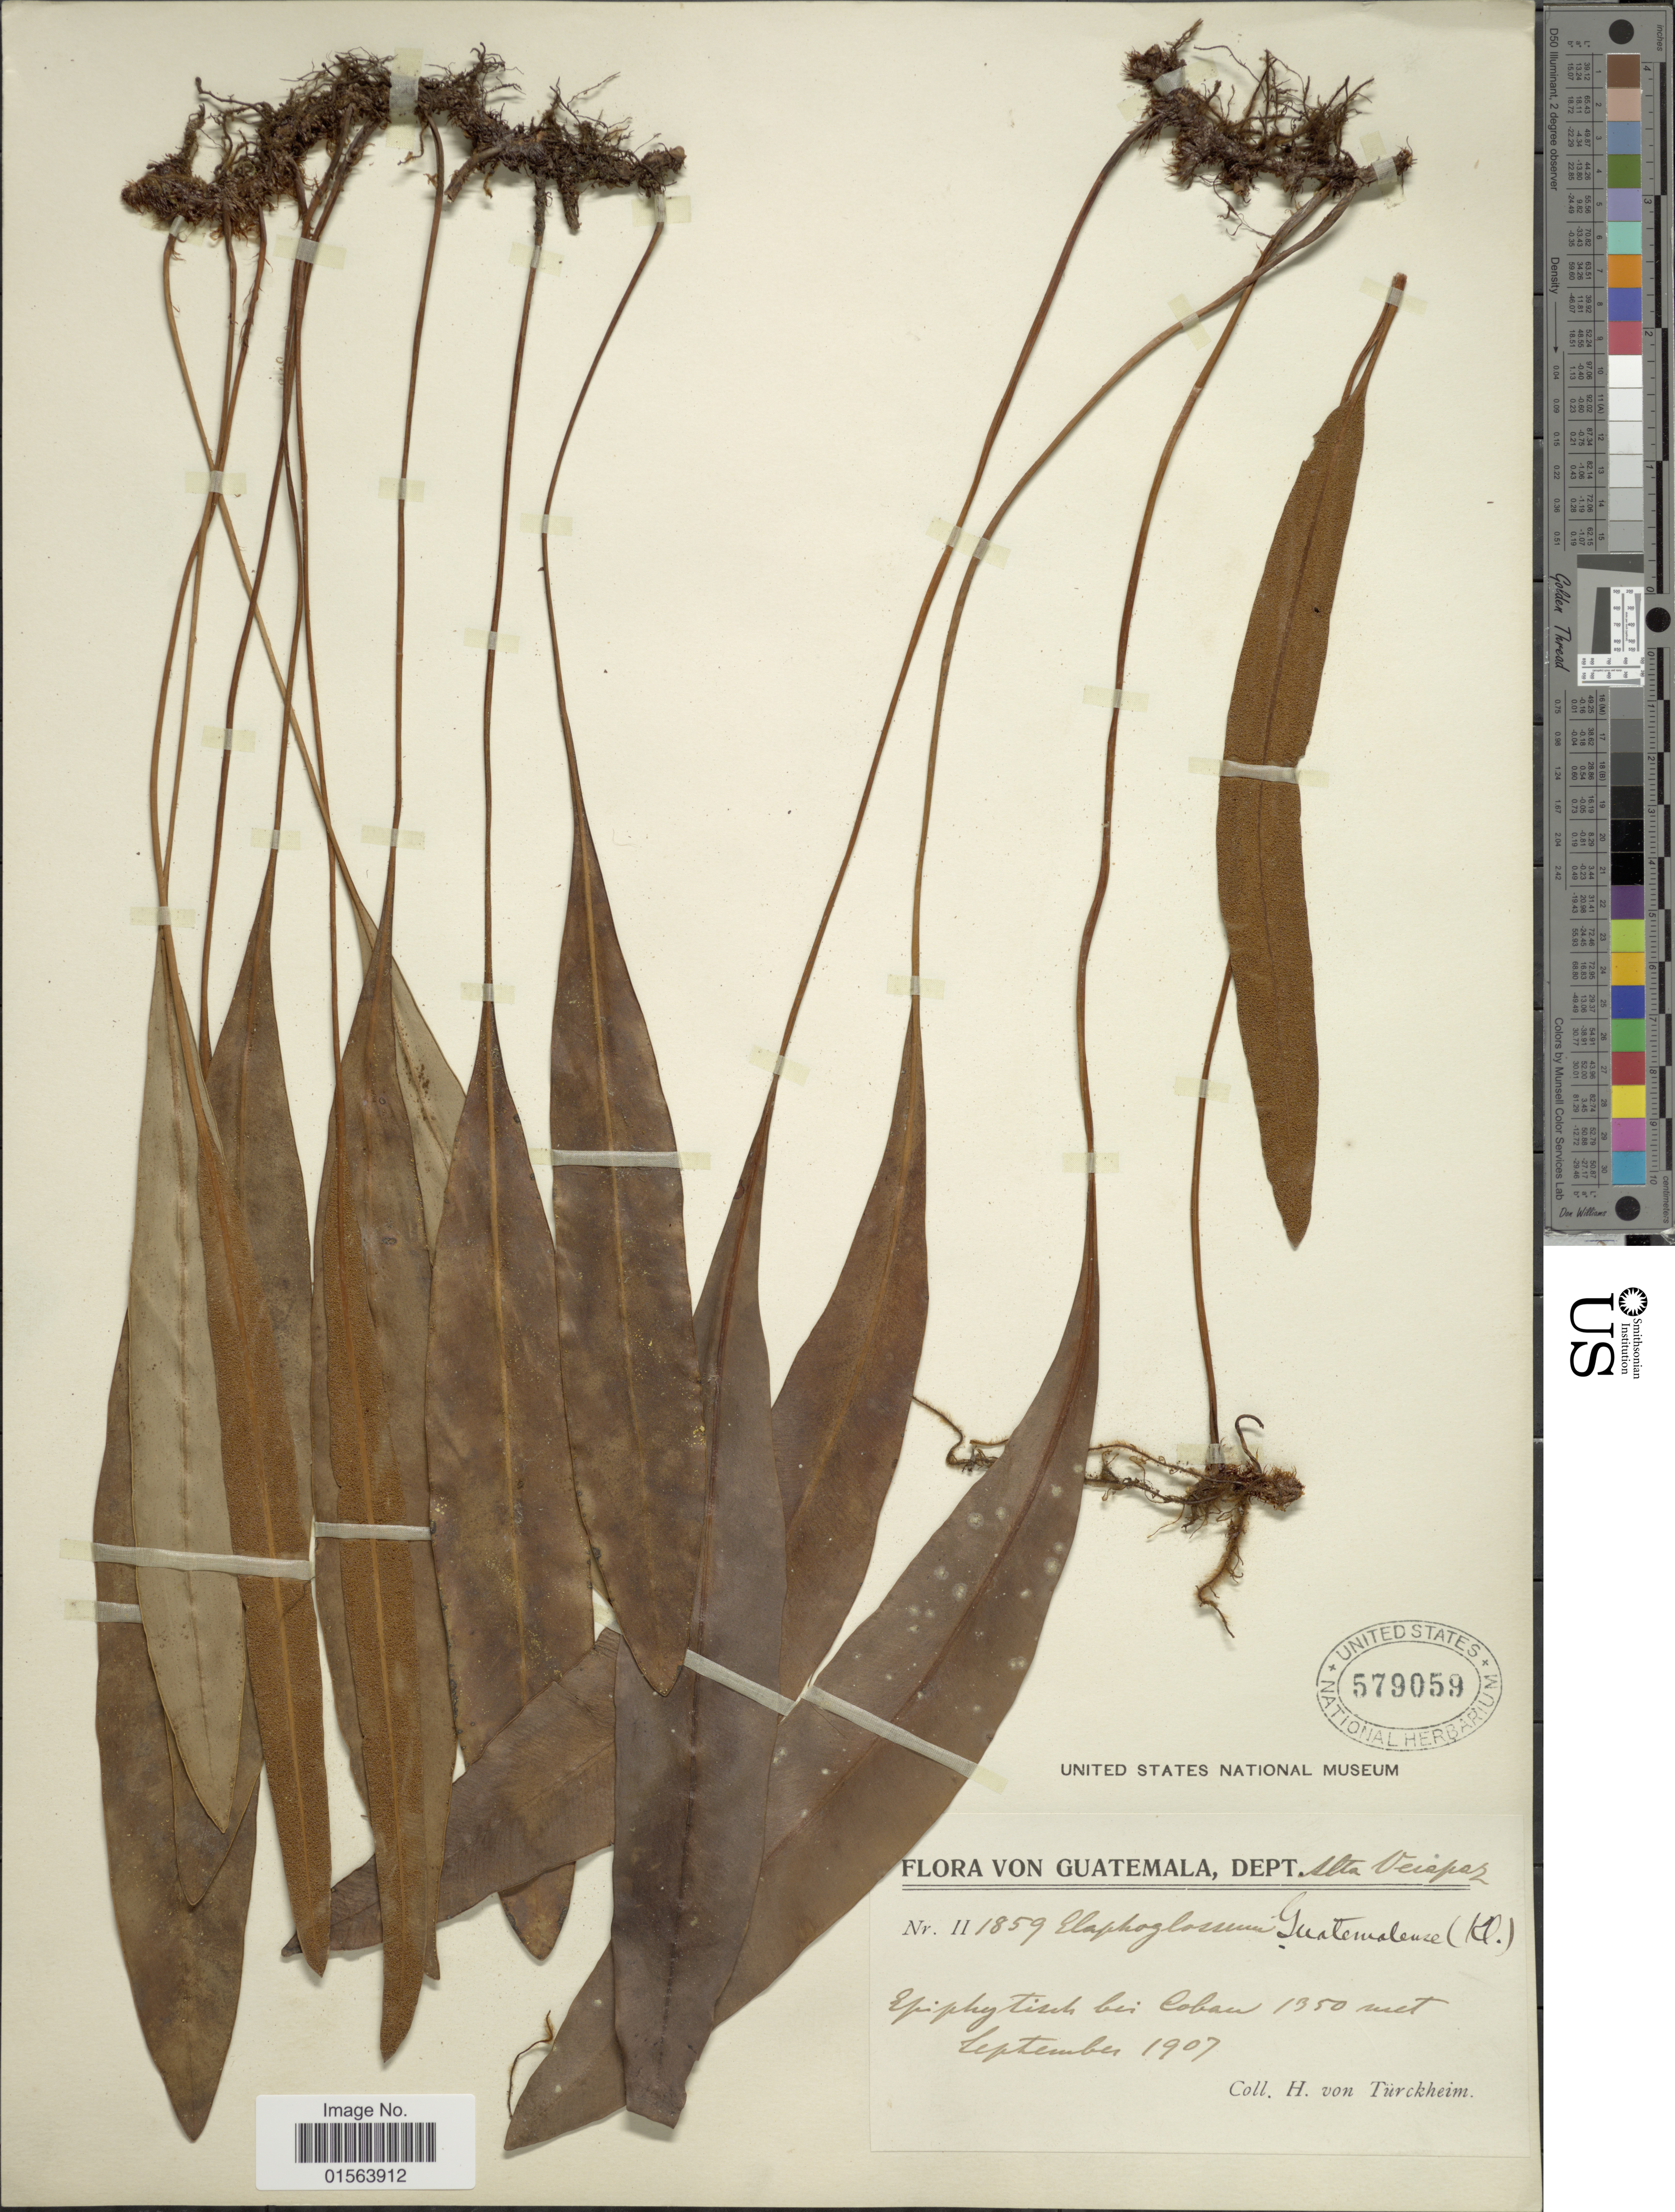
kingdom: Plantae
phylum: Tracheophyta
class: Polypodiopsida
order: Polypodiales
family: Dryopteridaceae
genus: Elaphoglossum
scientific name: Elaphoglossum guatemalense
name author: (Klotzsch) T. Moore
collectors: H. von Türckheim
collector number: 2/1859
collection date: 1907-09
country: Guatemala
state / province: Alta Verapaz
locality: Dept. Alta Verapaz, Coban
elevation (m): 1350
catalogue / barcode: US 579059